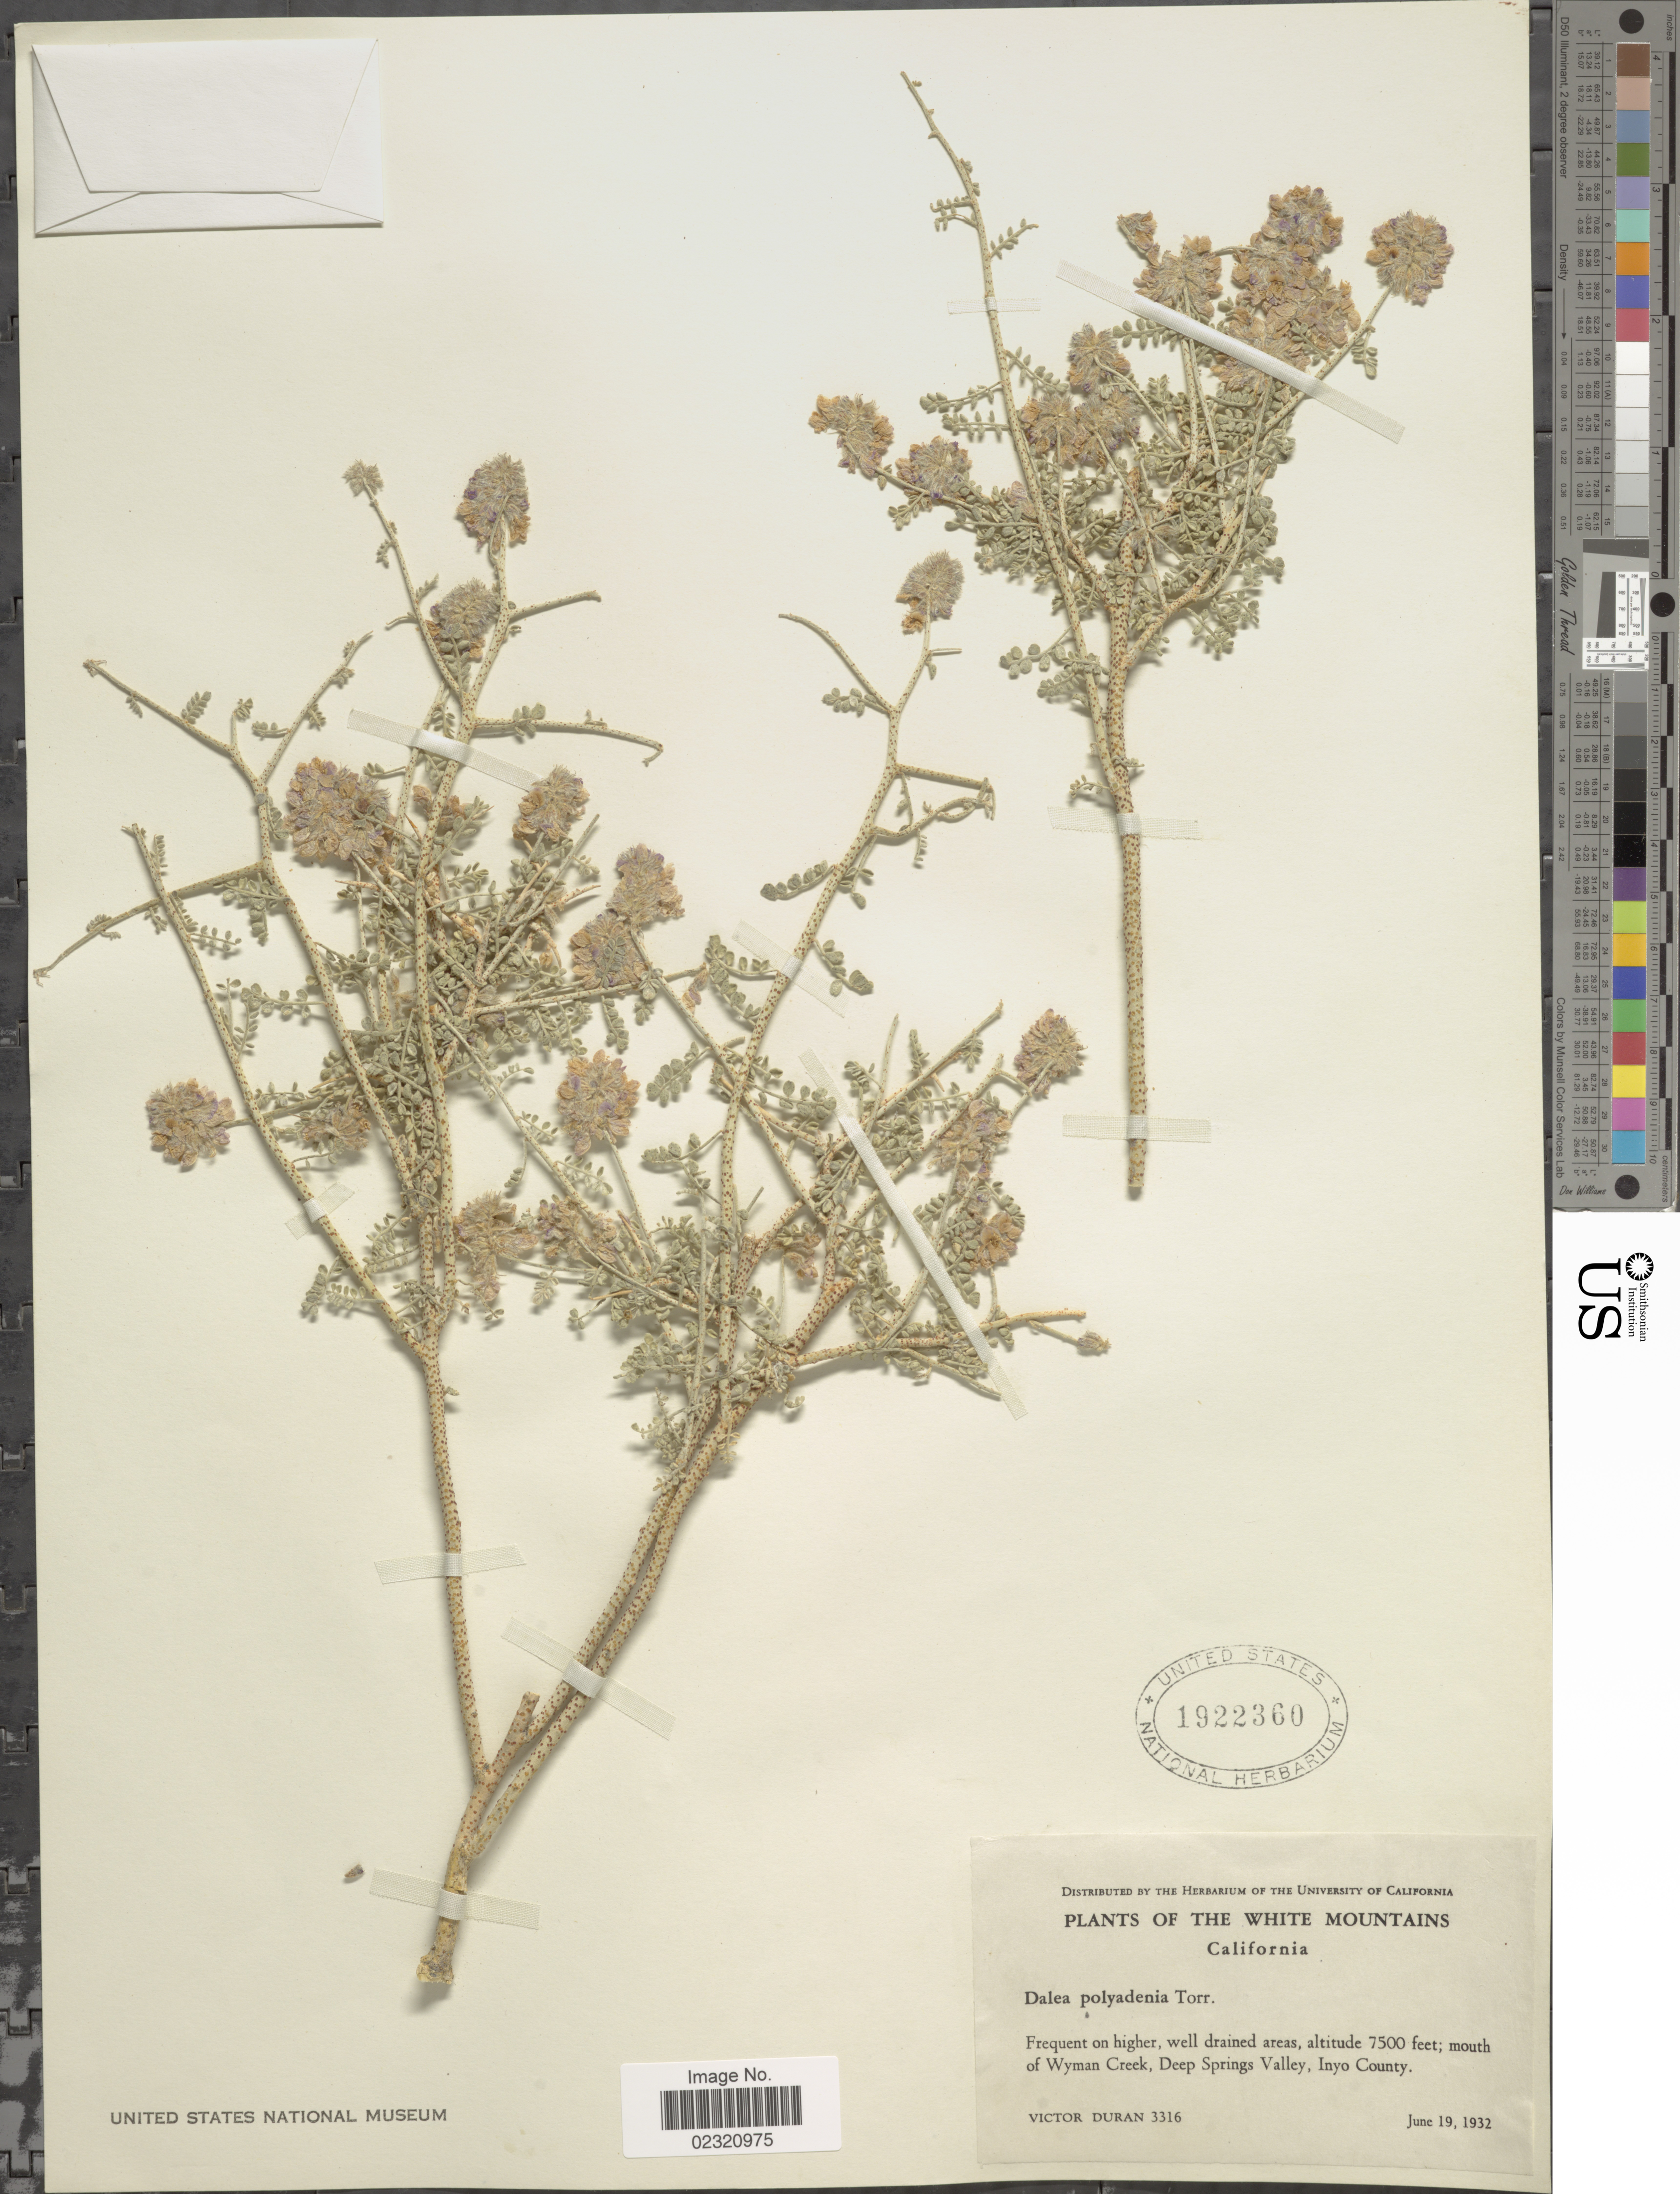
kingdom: Plantae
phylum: Tracheophyta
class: Magnoliopsida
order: Fabales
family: Fabaceae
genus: Psorothamnus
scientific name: Psorothamnus polydenius var. polydenius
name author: (Torr.) Rydb.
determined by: Strong, M. T., (US), Smithsonian Institution - National Museum of Natural History (UNITED STATES)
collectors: V. Duran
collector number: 3316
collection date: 1932-06-19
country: United States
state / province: California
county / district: Inyo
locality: Mouth of Wyman Creek, Deep Springs Valley, Inyo County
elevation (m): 2286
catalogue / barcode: US 1922360